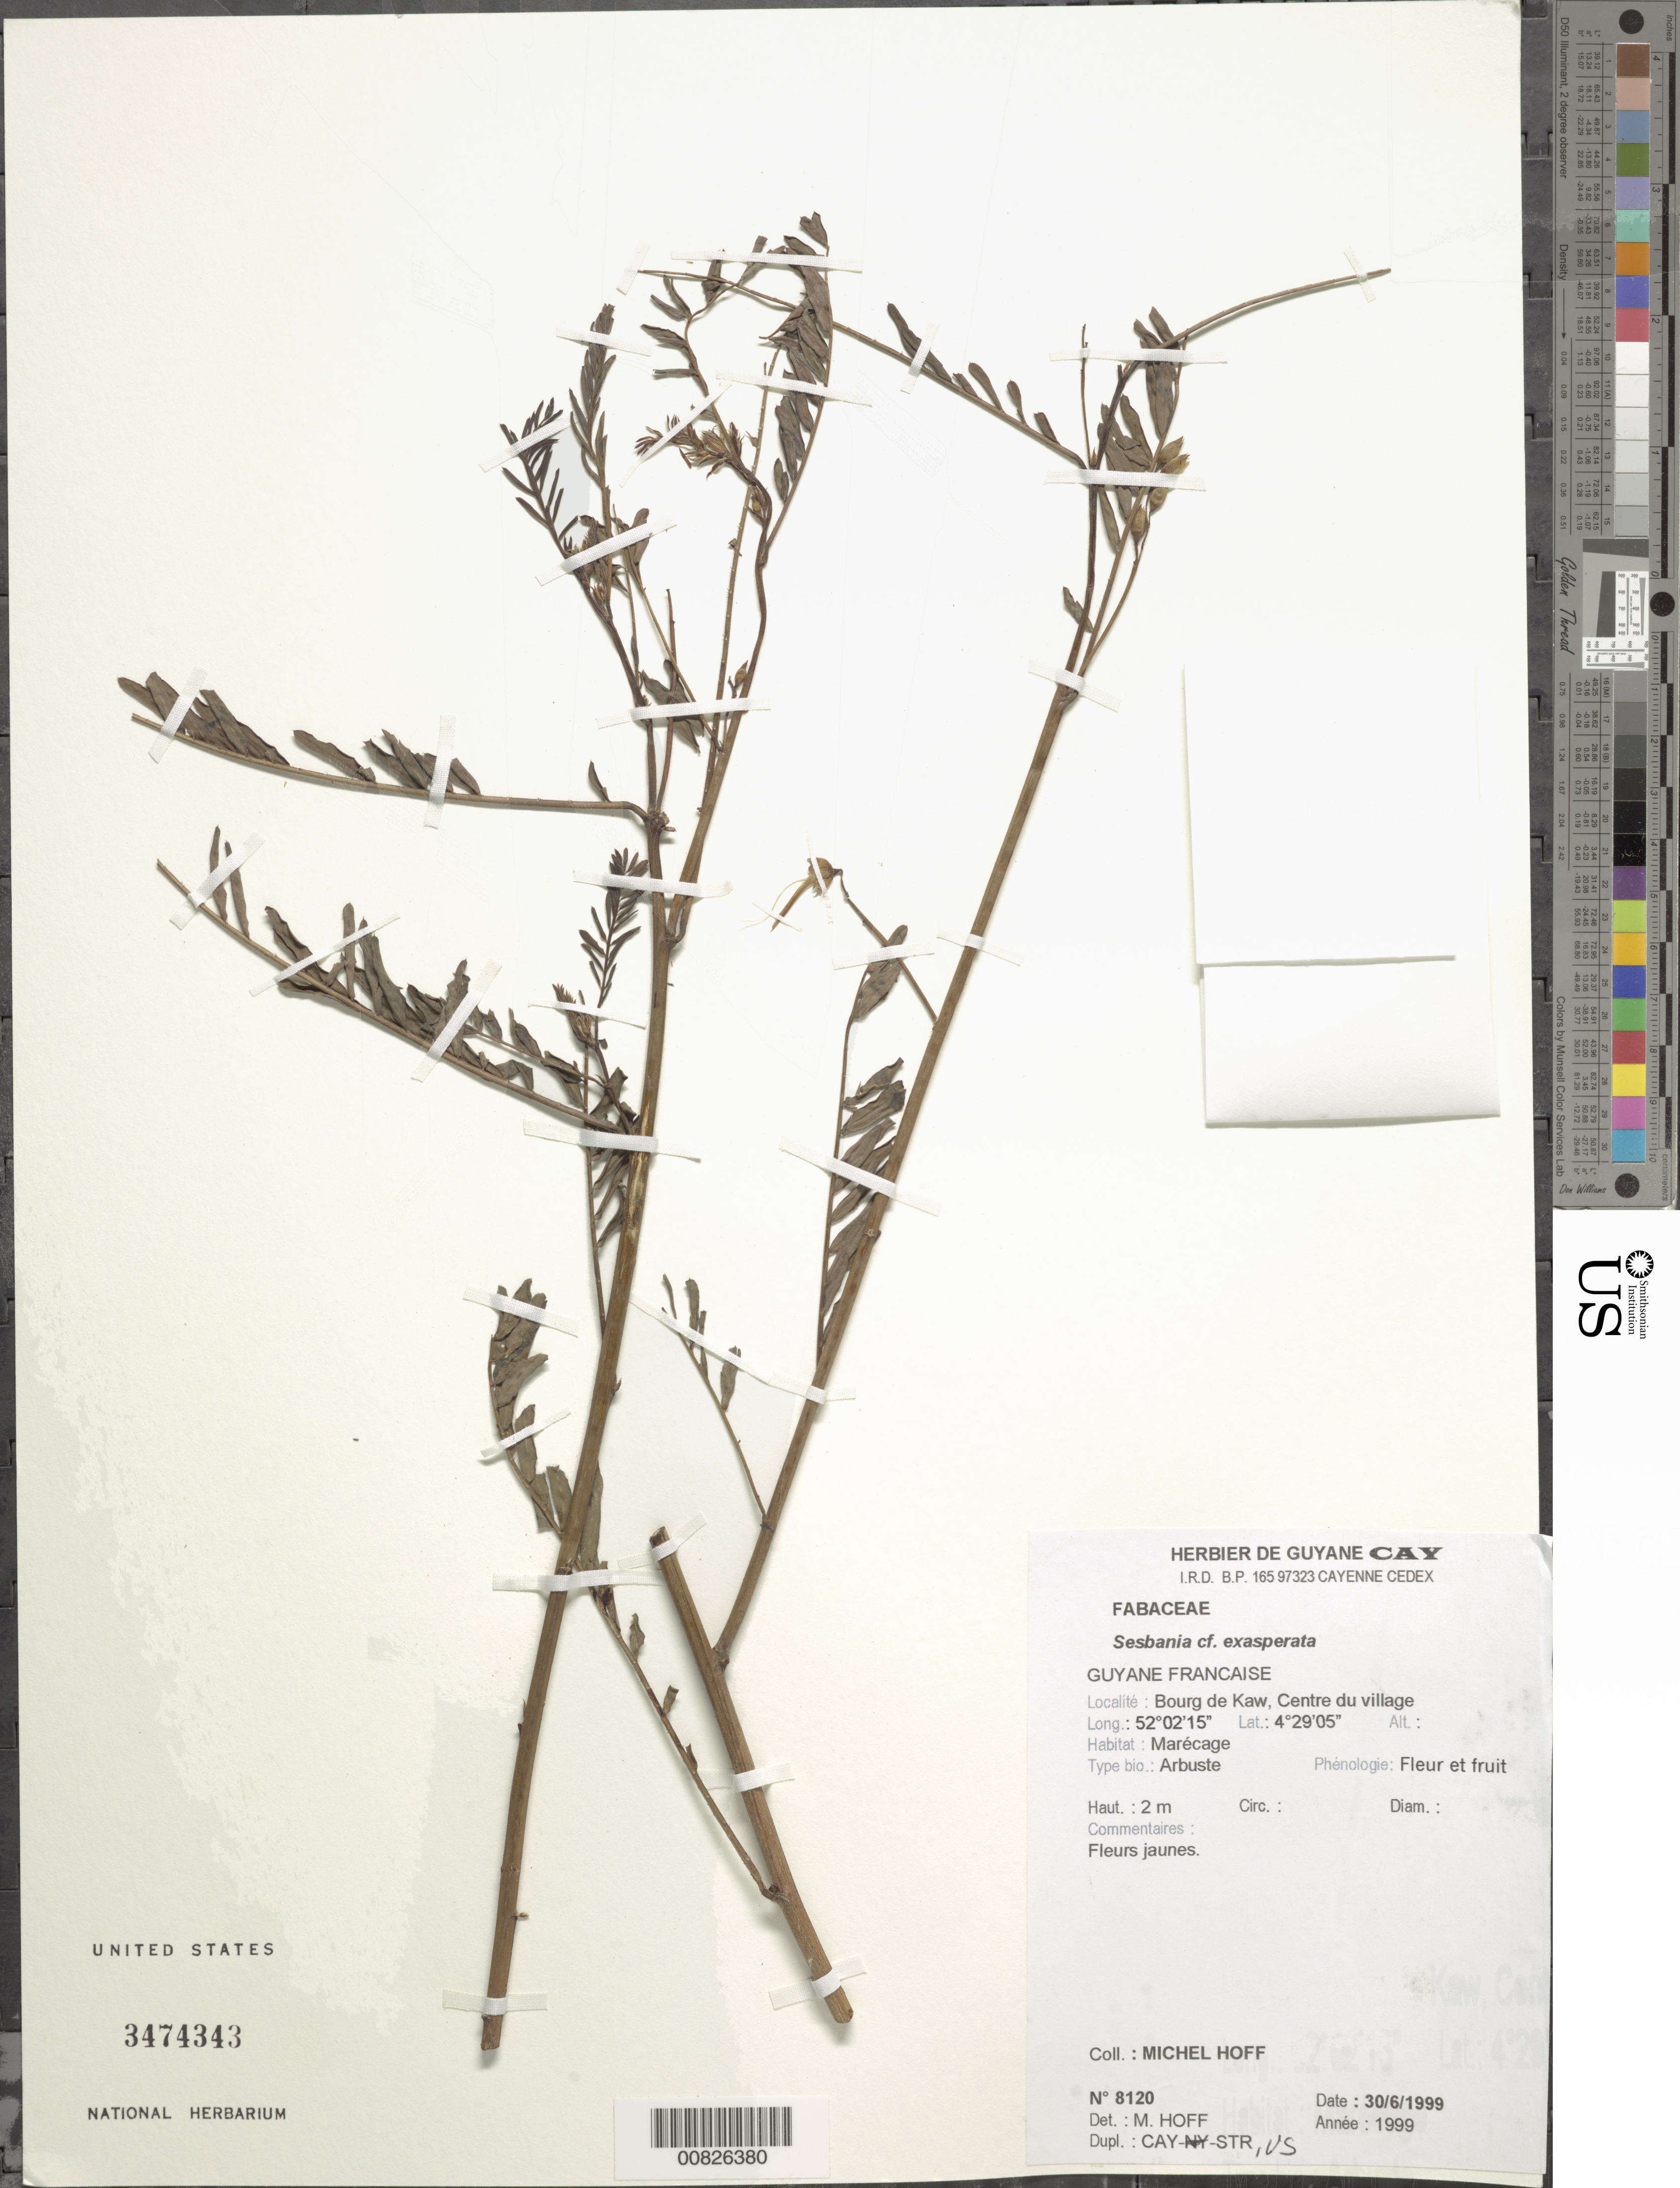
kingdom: Plantae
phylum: Tracheophyta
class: Magnoliopsida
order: Fabales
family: Fabaceae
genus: Sesbania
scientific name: Sesbania exasperata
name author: Kunth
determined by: Hoff, M.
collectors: M. Hoff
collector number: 8120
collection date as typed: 30-Jun-99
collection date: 1999-06-30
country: French Guiana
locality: Bourg de Kaw, centre du village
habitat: Marécage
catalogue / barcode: US 3474343